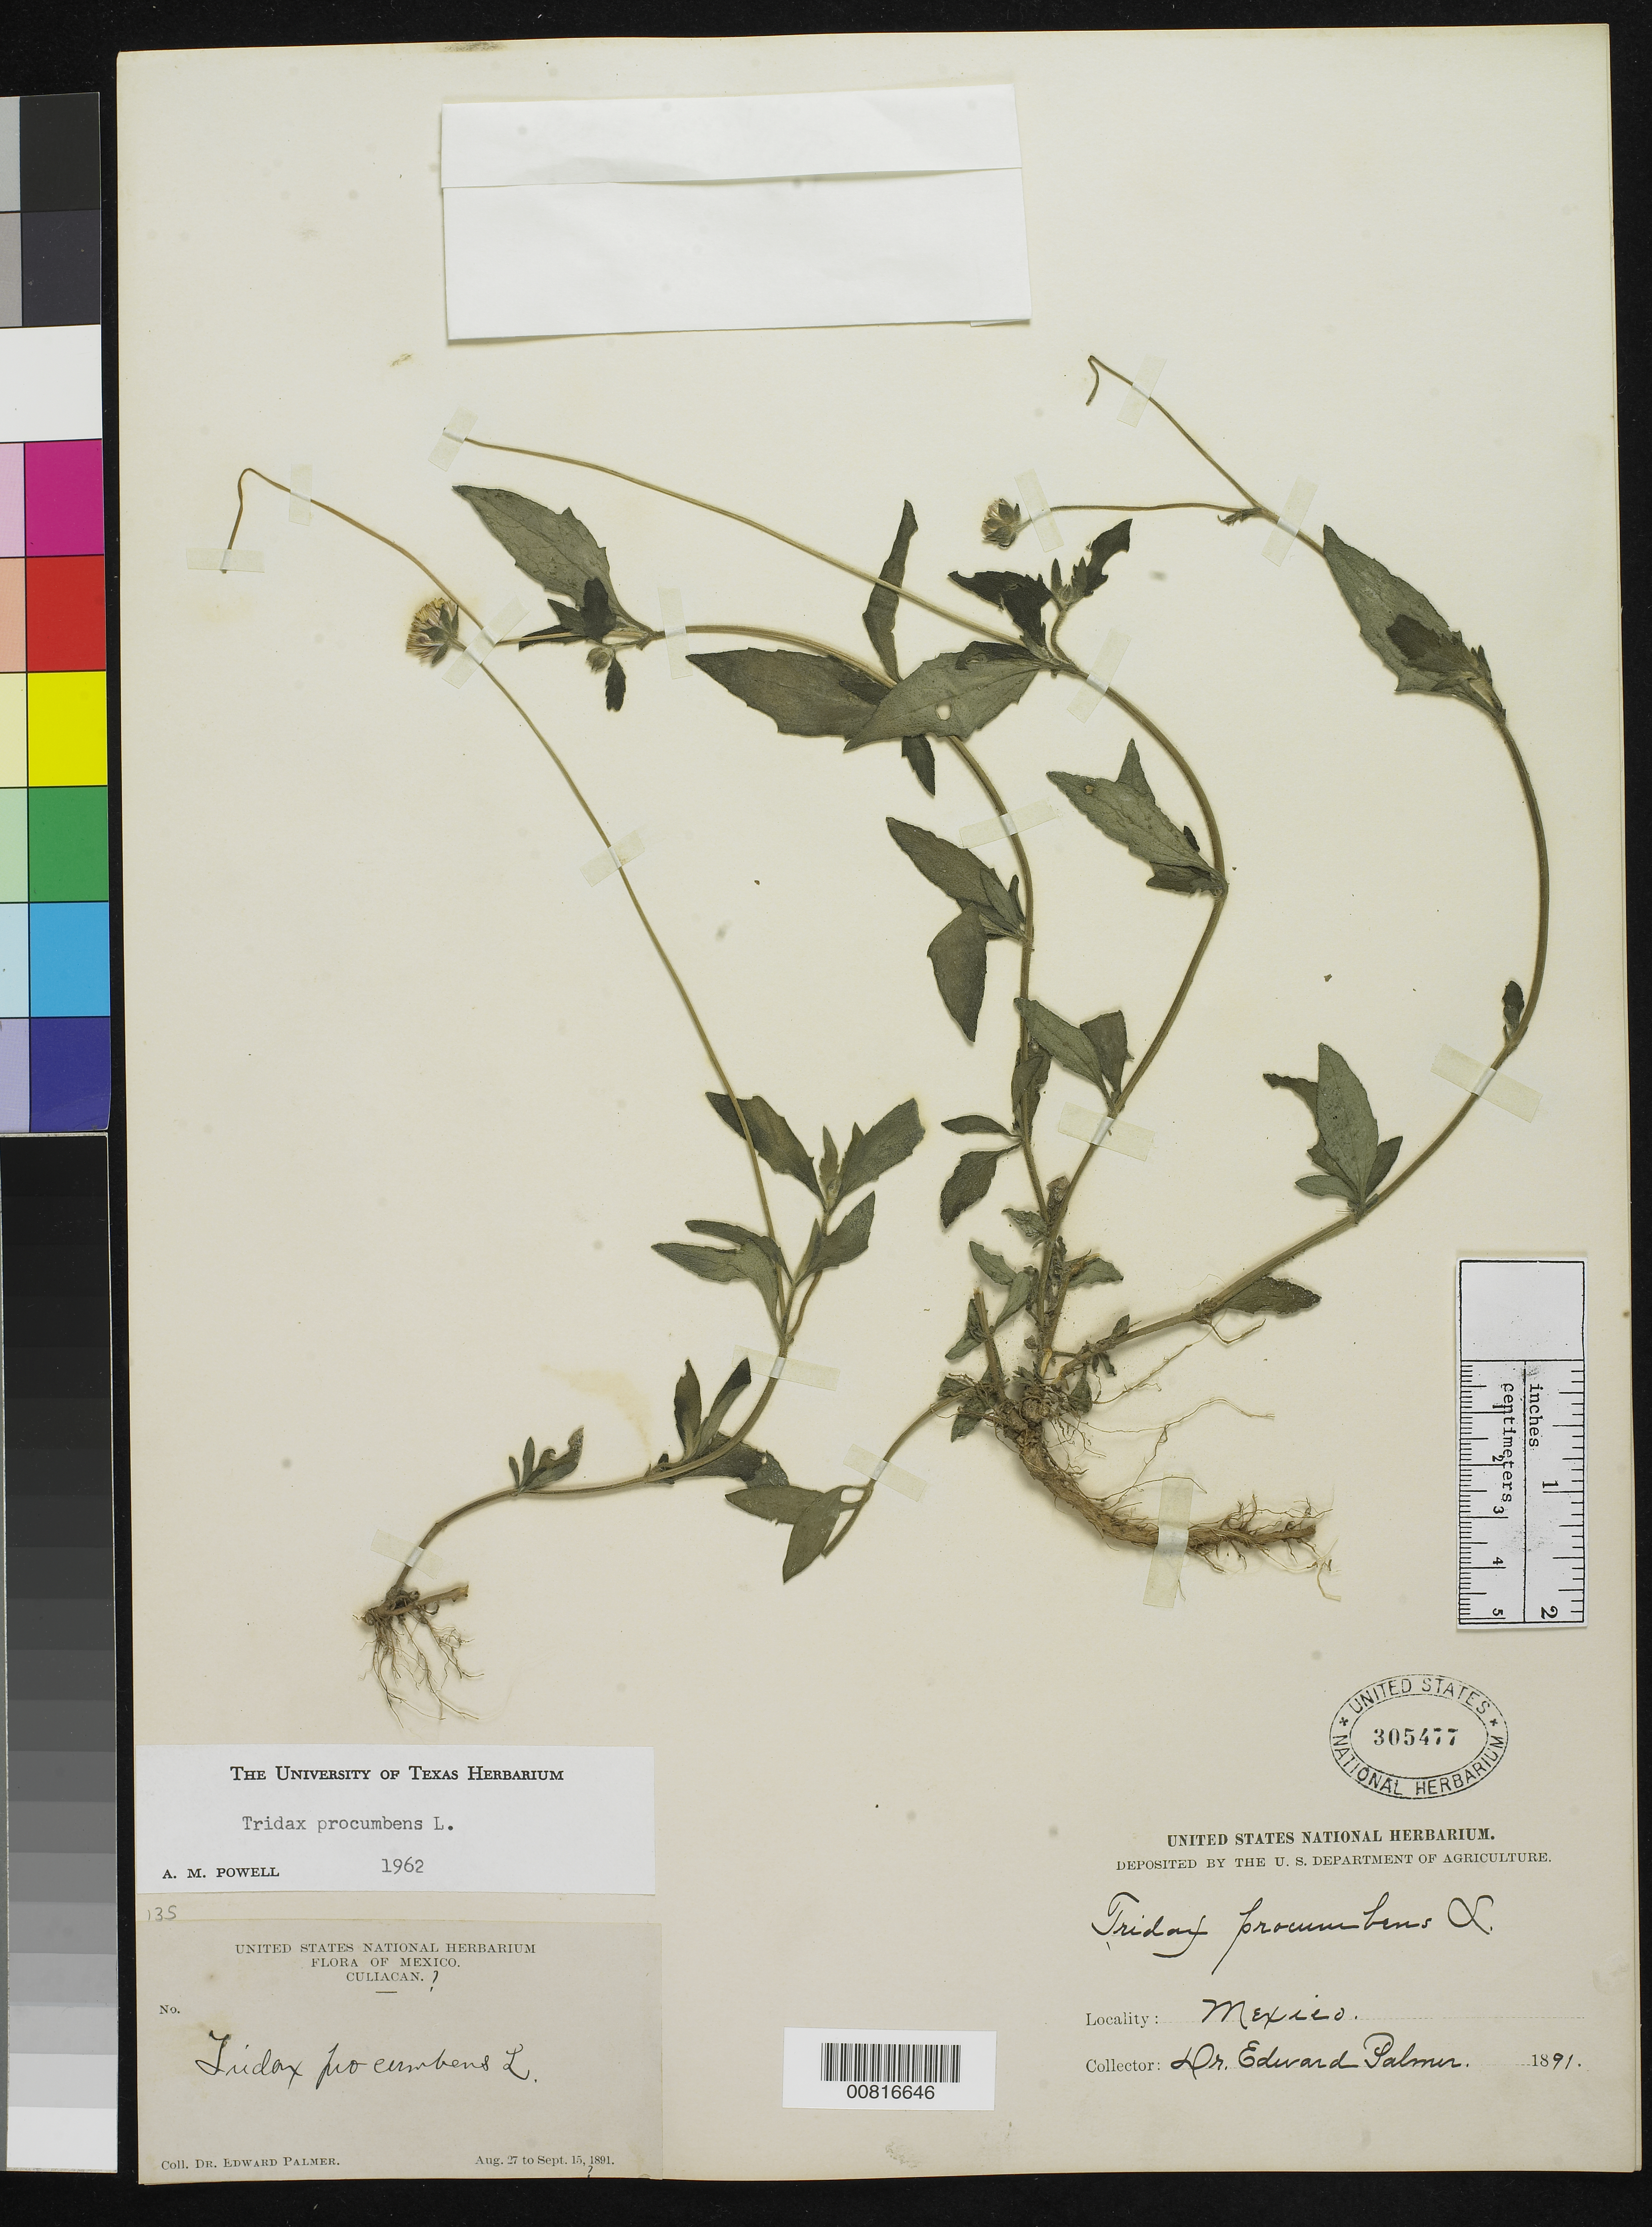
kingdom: Plantae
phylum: Tracheophyta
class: Magnoliopsida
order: Asterales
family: Asteraceae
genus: Tridax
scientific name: Tridax procumbens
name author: L.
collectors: E. Palmer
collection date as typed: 27 Aug 1891 to 15 Sep 1891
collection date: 1891-08-27/1891-09-15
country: Mexico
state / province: Sinaloa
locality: Culiacan, Sinaloa.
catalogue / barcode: US 305477